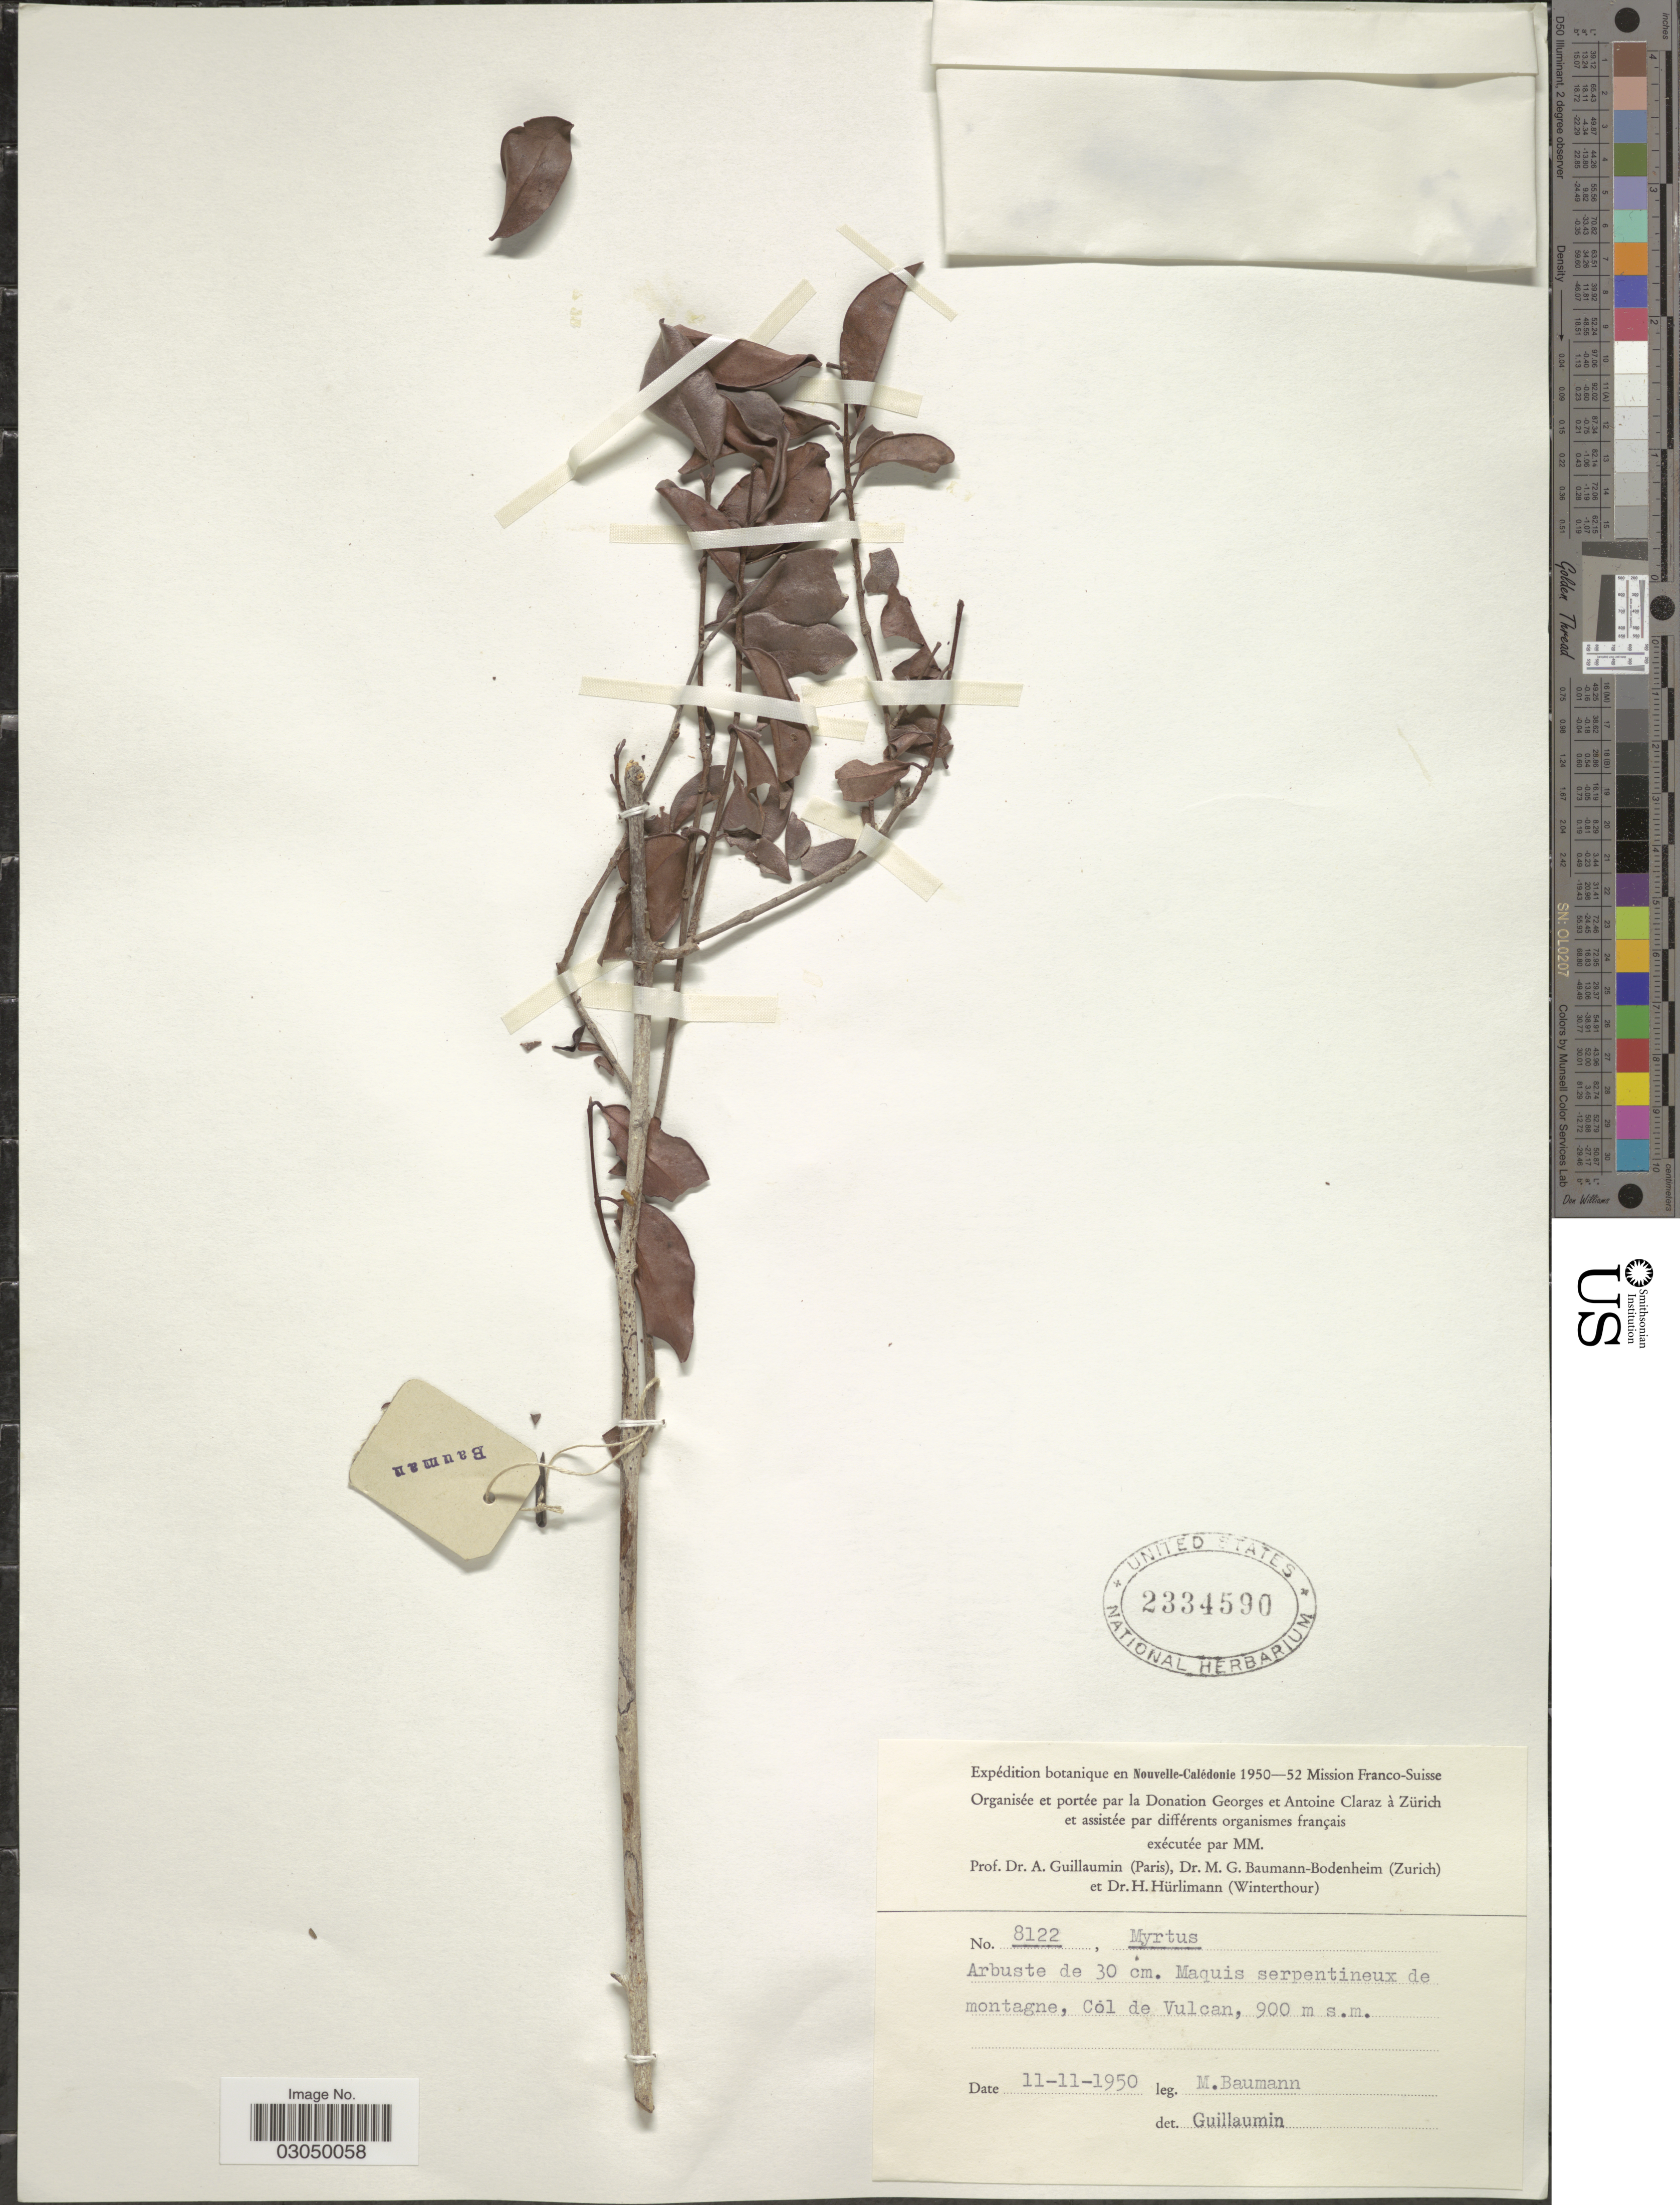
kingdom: Plantae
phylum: Tracheophyta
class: Magnoliopsida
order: Myrtales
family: Myrtaceae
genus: Uromyrtus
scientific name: Uromyrtus sp.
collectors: M. Baumann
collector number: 8122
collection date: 1950-11-11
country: New Caledonia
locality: En Nouvelle-Calédonie. Maquis serpentineux de montagne, Col de Vulcan.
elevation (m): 900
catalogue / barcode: US 2334590